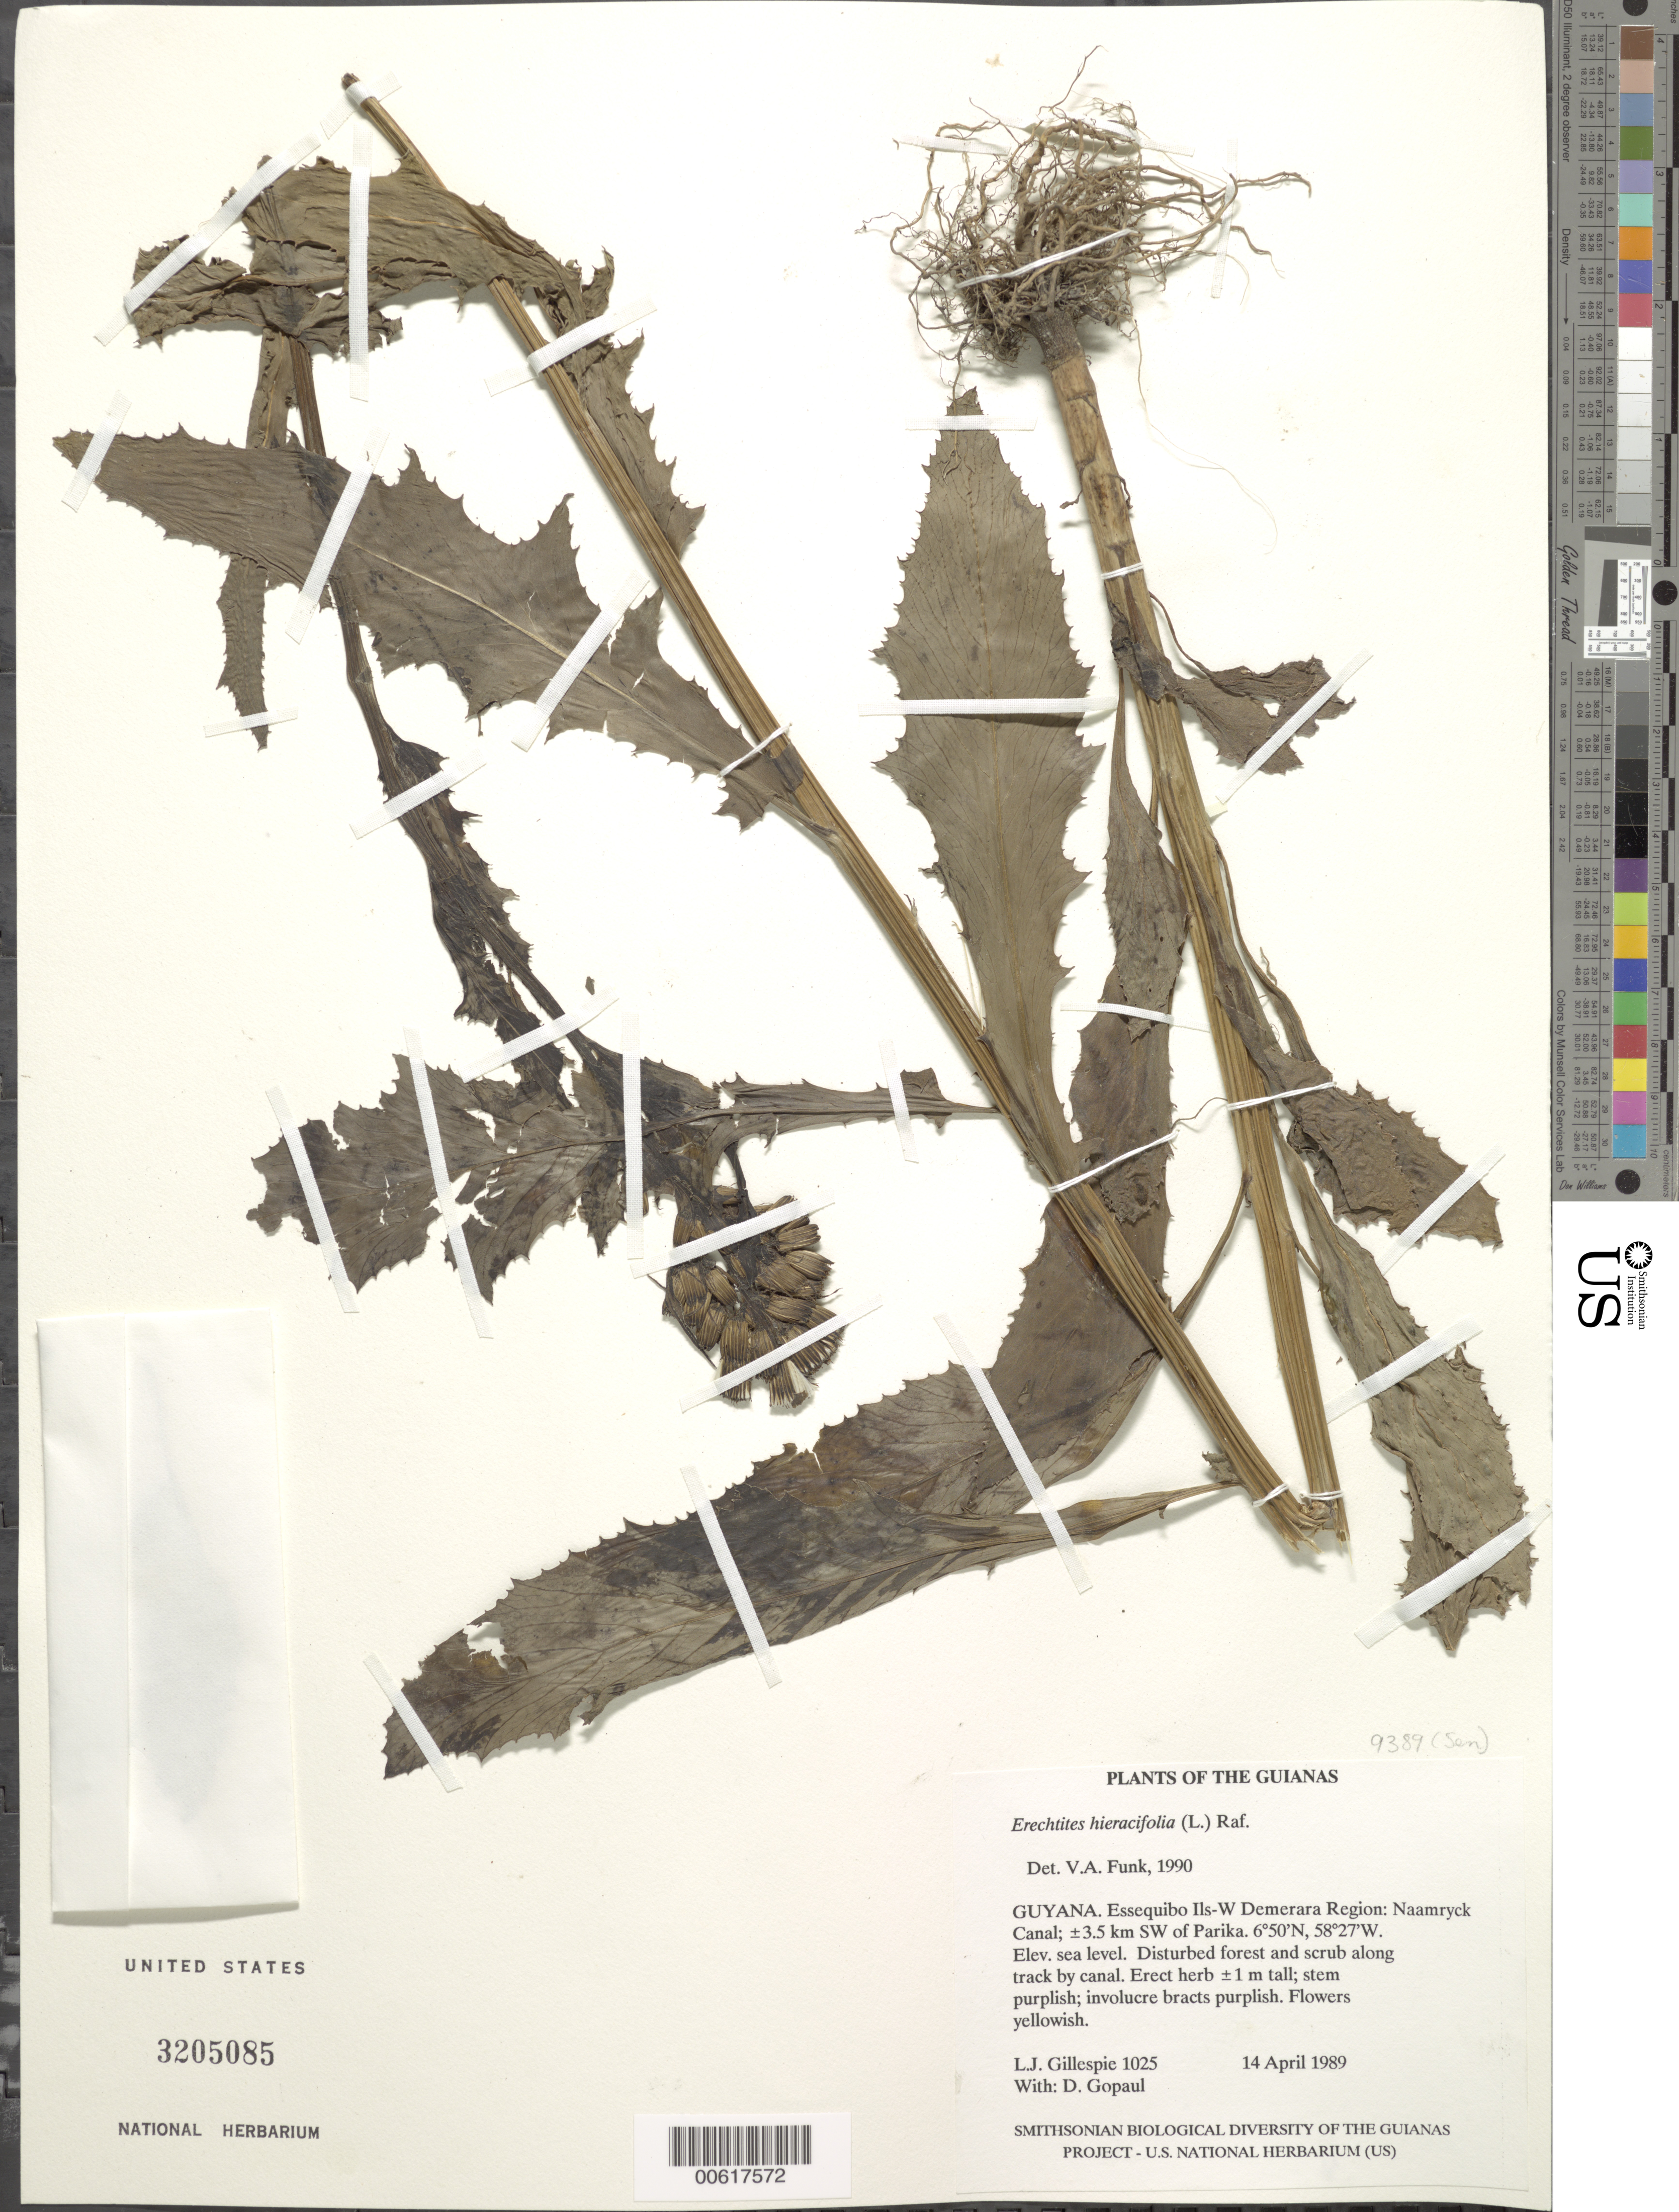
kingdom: Plantae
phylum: Tracheophyta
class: Magnoliopsida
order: Asterales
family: Asteraceae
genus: Erechtites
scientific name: Erechtites hieraciifolius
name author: (L.) Raf. ex DC.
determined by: Funk, Vicki A., (BOT), Smithsonian Institution - National Museum of Natural History (UNITED STATES)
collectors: L. J. Gillespie & D. Gopaul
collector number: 1025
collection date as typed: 14 April 1989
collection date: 1989-04-14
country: Guyana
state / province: Essequibo Isl-W. Demerara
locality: Naamryck Canal; ±3.5 km SW of Parika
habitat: Disturbed forest and scrub along track by canal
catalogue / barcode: US 3205085